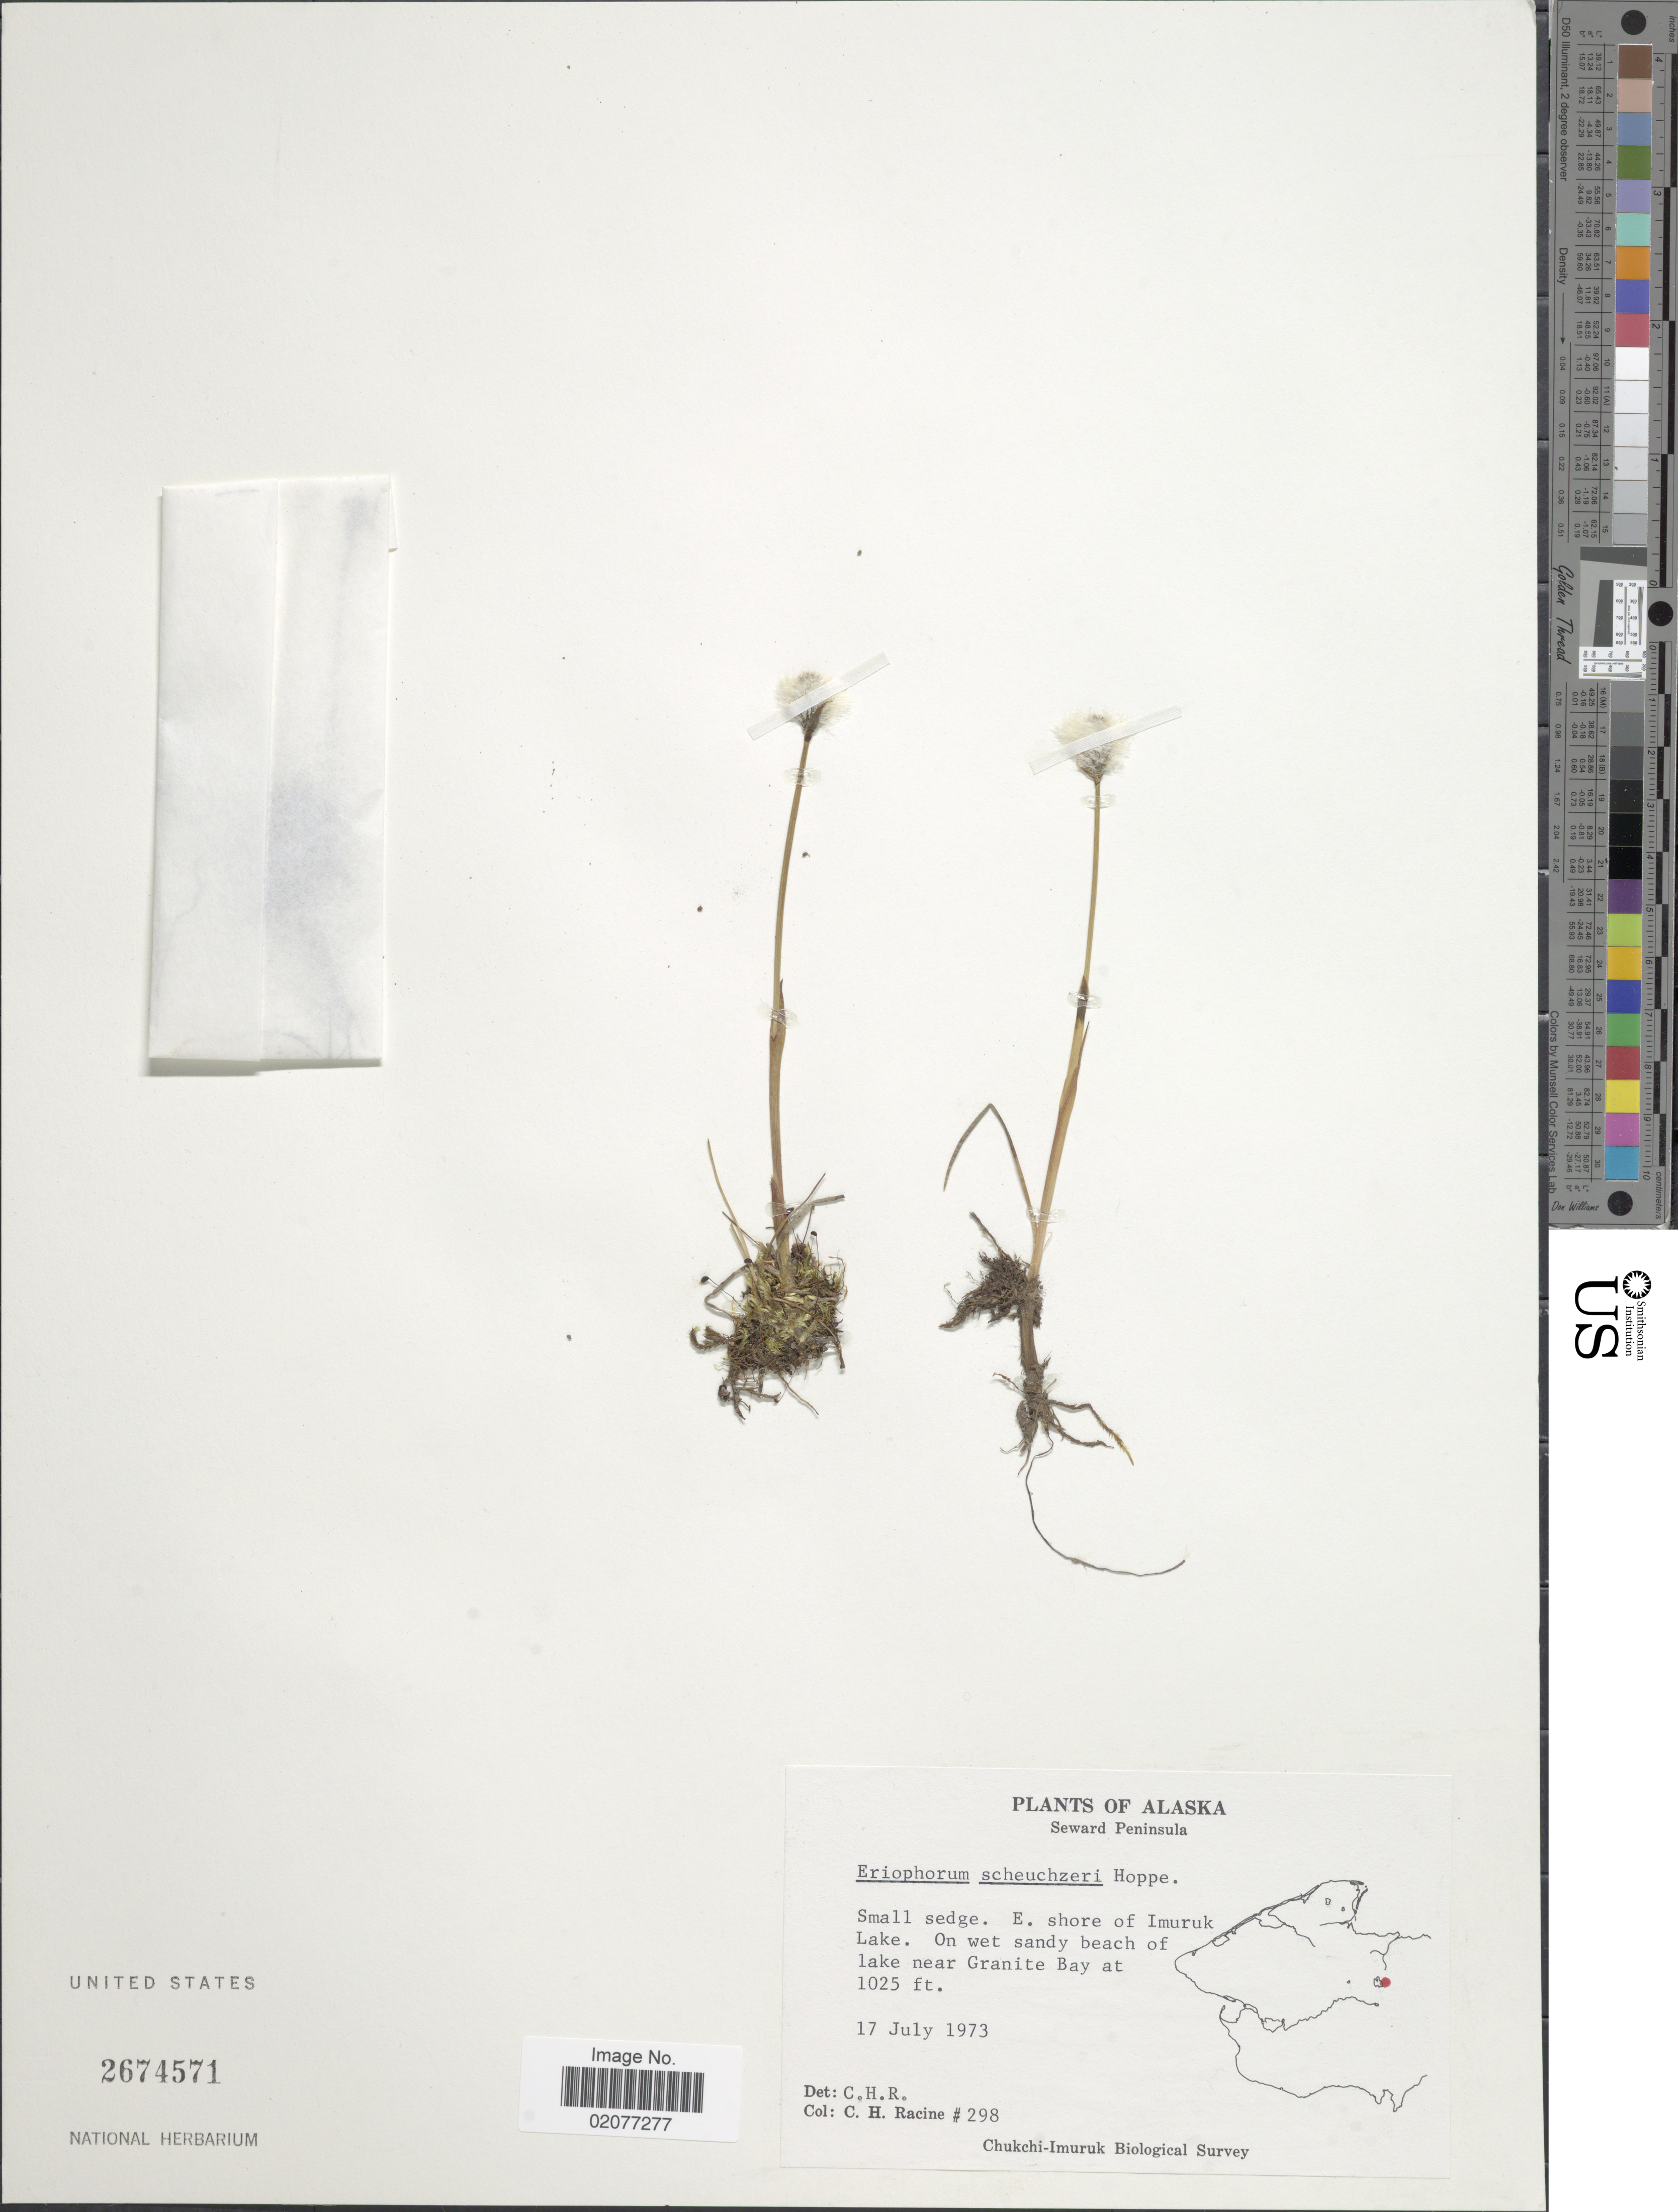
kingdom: Plantae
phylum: Tracheophyta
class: Liliopsida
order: Poales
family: Cyperaceae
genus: Eriophorum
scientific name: Eriophorum scheuchzeri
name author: Hoppe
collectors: C. Racine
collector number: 298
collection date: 1973-07-17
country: United States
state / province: Alaska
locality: Seward Peninsiula. Small sedge, E. shore of Imuruk Lake. On wet sandy beach of lake near Granite Bay.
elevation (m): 312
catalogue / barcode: US 2674571